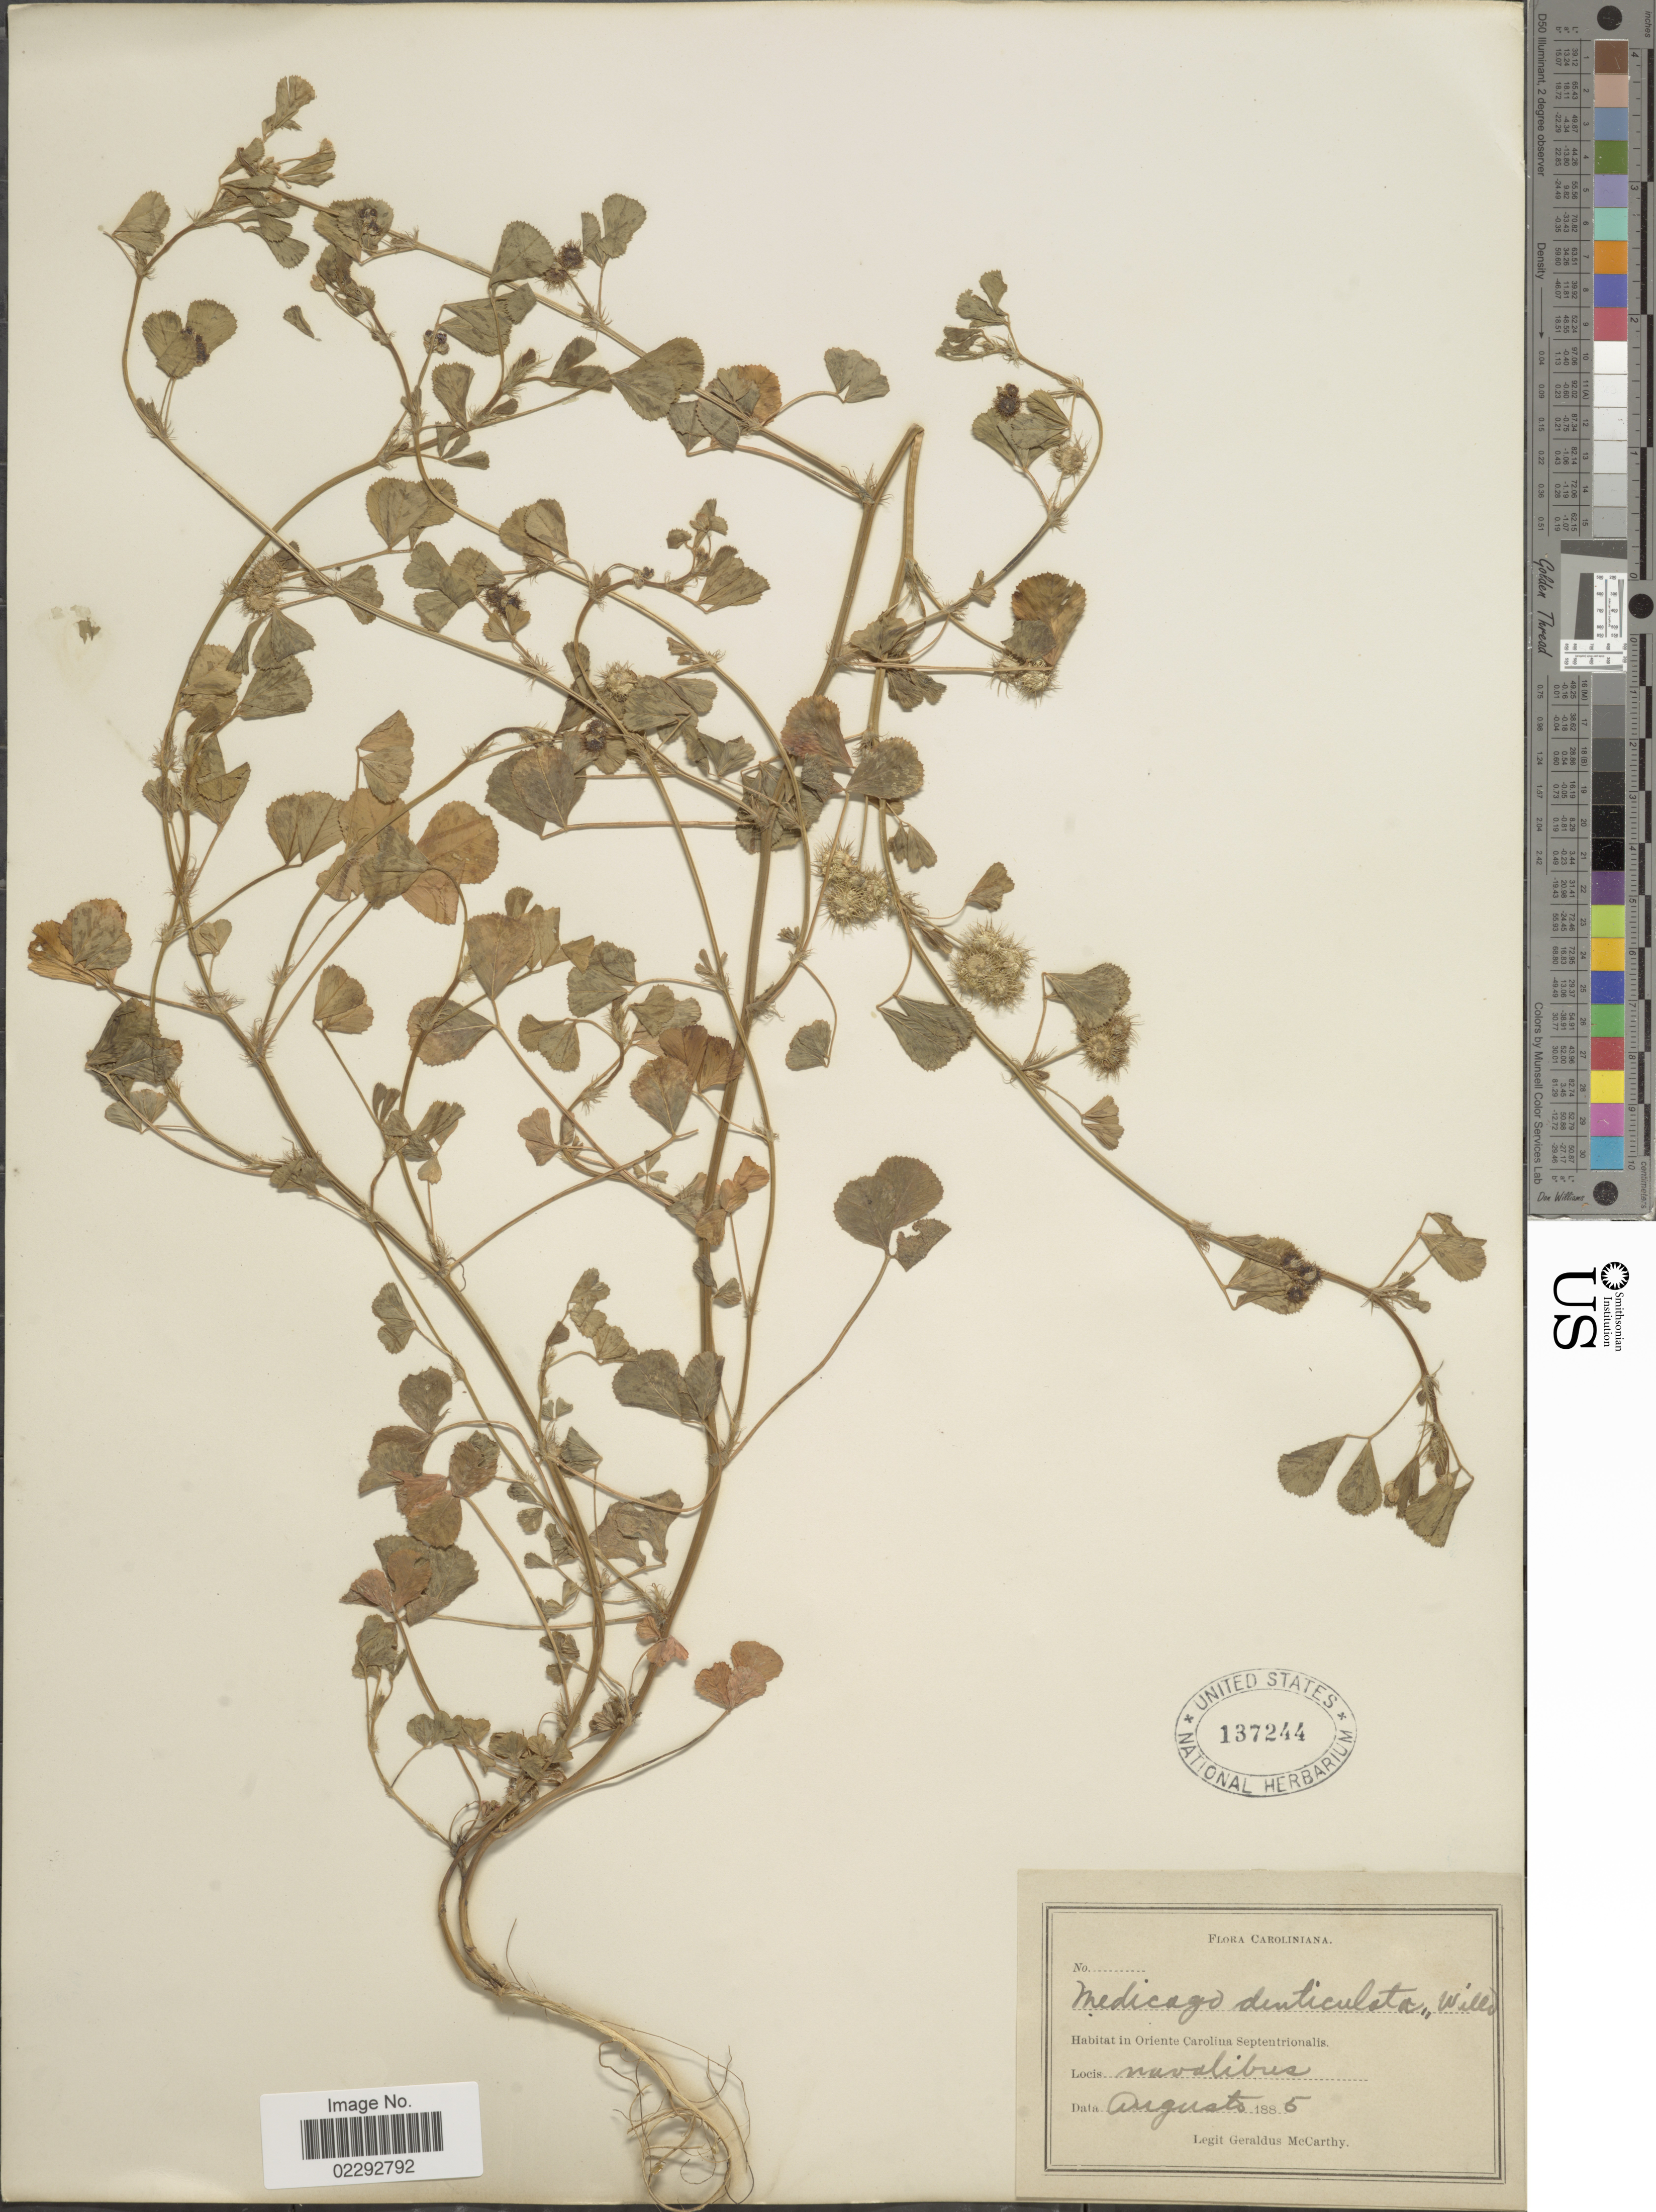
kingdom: Plantae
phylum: Tracheophyta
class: Magnoliopsida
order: Fabales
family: Fabaceae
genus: Medicago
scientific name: Medicago denticulata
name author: Willd.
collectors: M. McCarthy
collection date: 1885-08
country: United States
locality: Caroliniana. Oriente Carolina Septentrionalis. navalibus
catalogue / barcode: US 137244